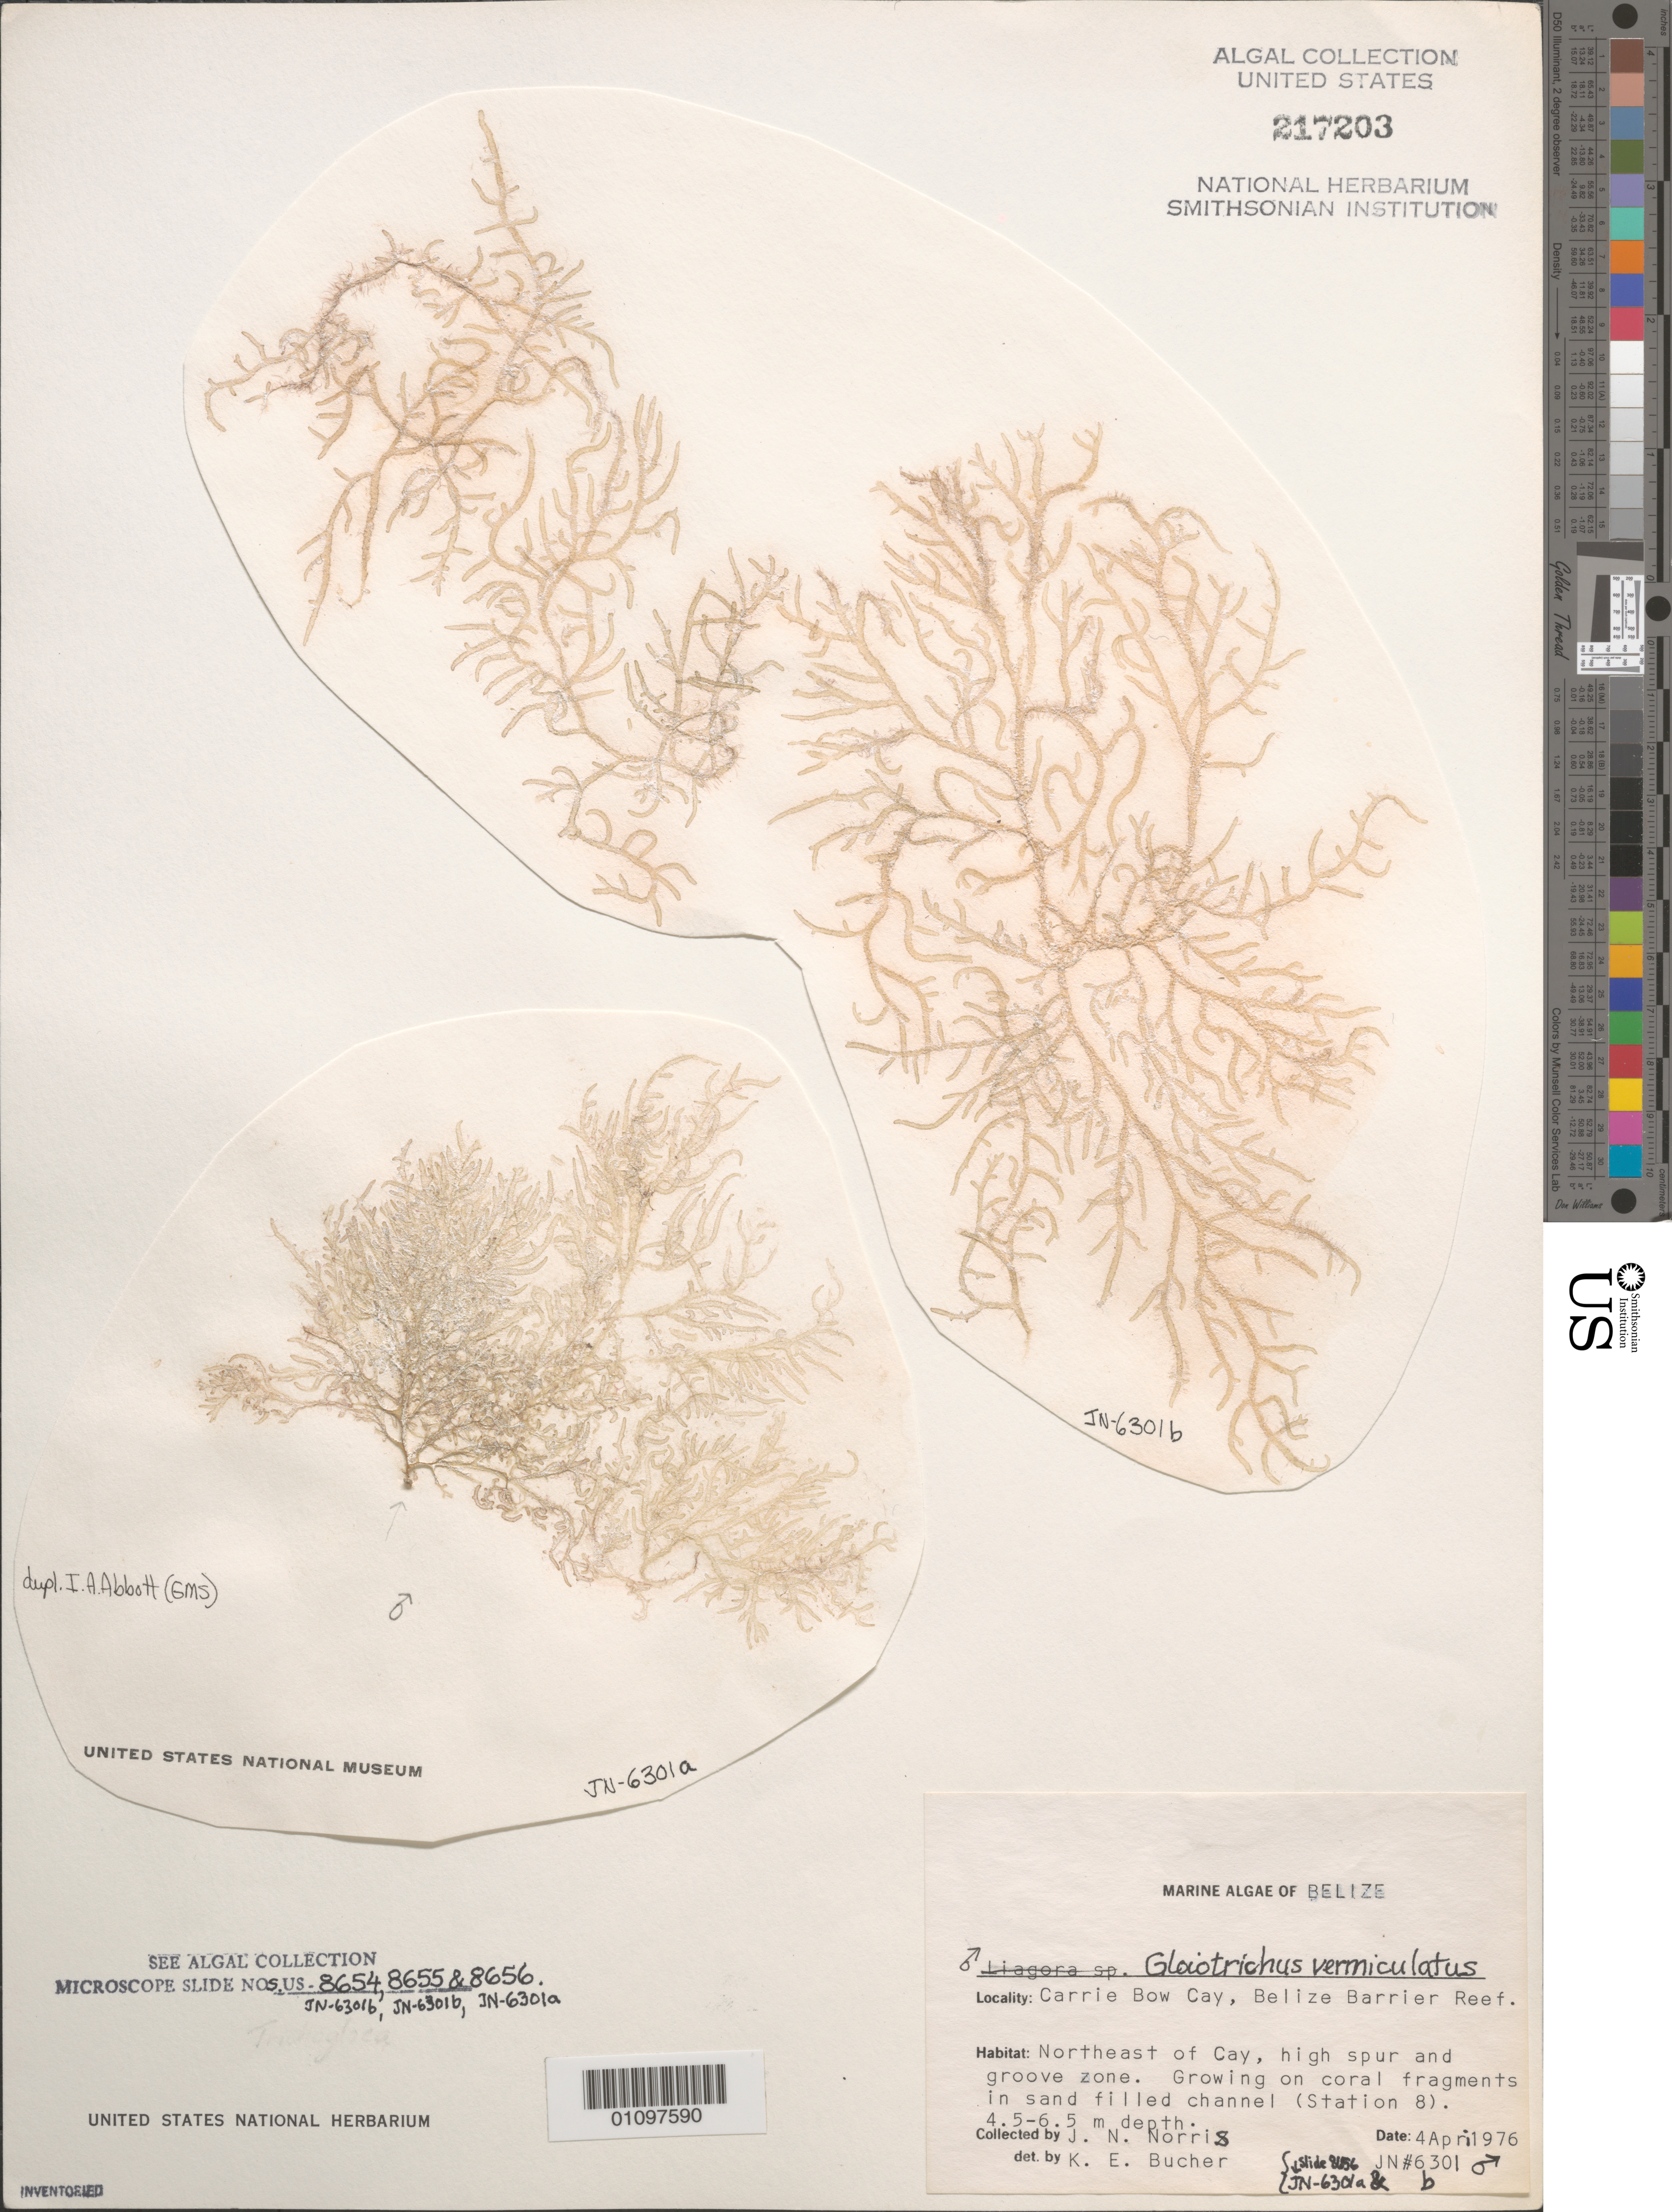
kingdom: Plantae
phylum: Rhodophyta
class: Florideophyceae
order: Nemaliales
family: Liagoraceae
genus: Gloiotrichus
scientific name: Gloiotrichus vermiculatus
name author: K.E. Bucher et al.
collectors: J. N. Norris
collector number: JN-6301a & JN-6301b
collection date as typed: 04 Apr 1976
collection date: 1976-04-04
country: Belize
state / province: Stann Creek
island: Carrie Bow Cay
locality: Belize Barrier Reef, northeast of cay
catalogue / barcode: US 217203